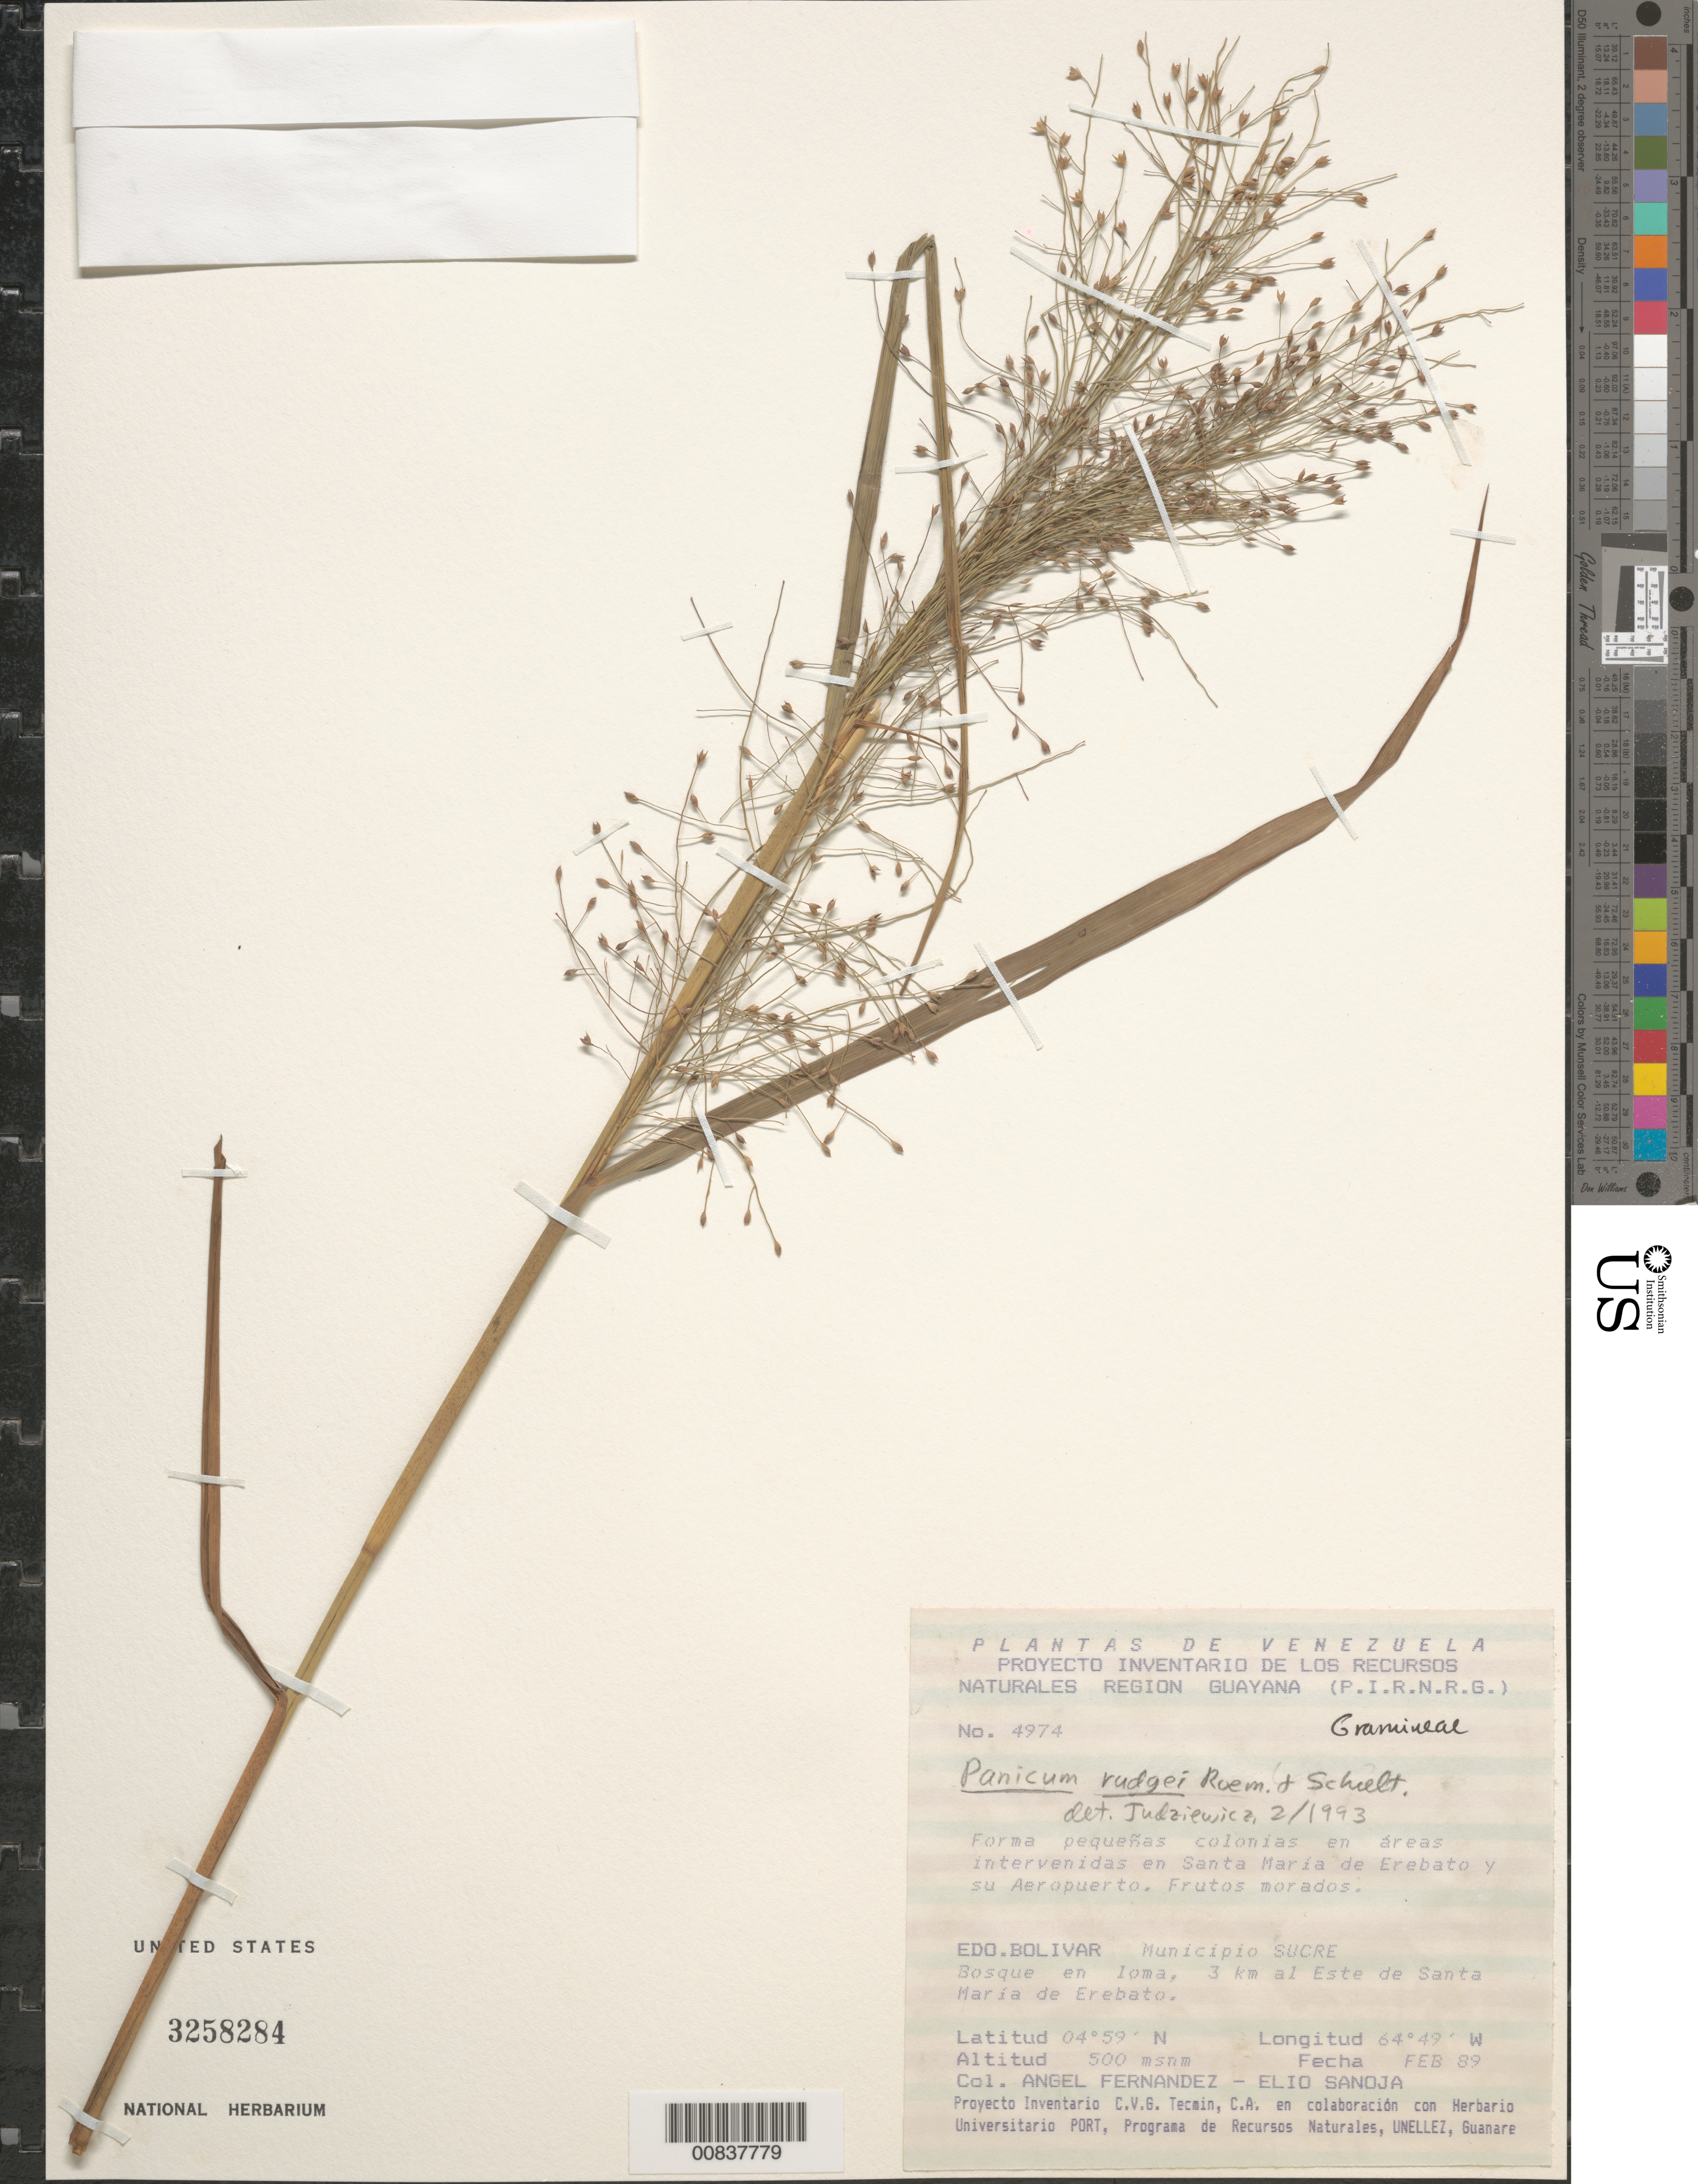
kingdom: Plantae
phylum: Tracheophyta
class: Liliopsida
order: Poales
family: Poaceae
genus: Panicum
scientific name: Panicum rudgei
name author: Roem. & Schult.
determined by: Judziewicz, E. J.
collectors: A. Fernández & E. Sanoja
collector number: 4974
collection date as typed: Feb-89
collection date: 1989-02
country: Venezuela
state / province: Bolívar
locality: Mun. Sucre, 3 km E de Santa Maria de Erebato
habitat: Bosque en loma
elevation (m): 500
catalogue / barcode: US 3258284